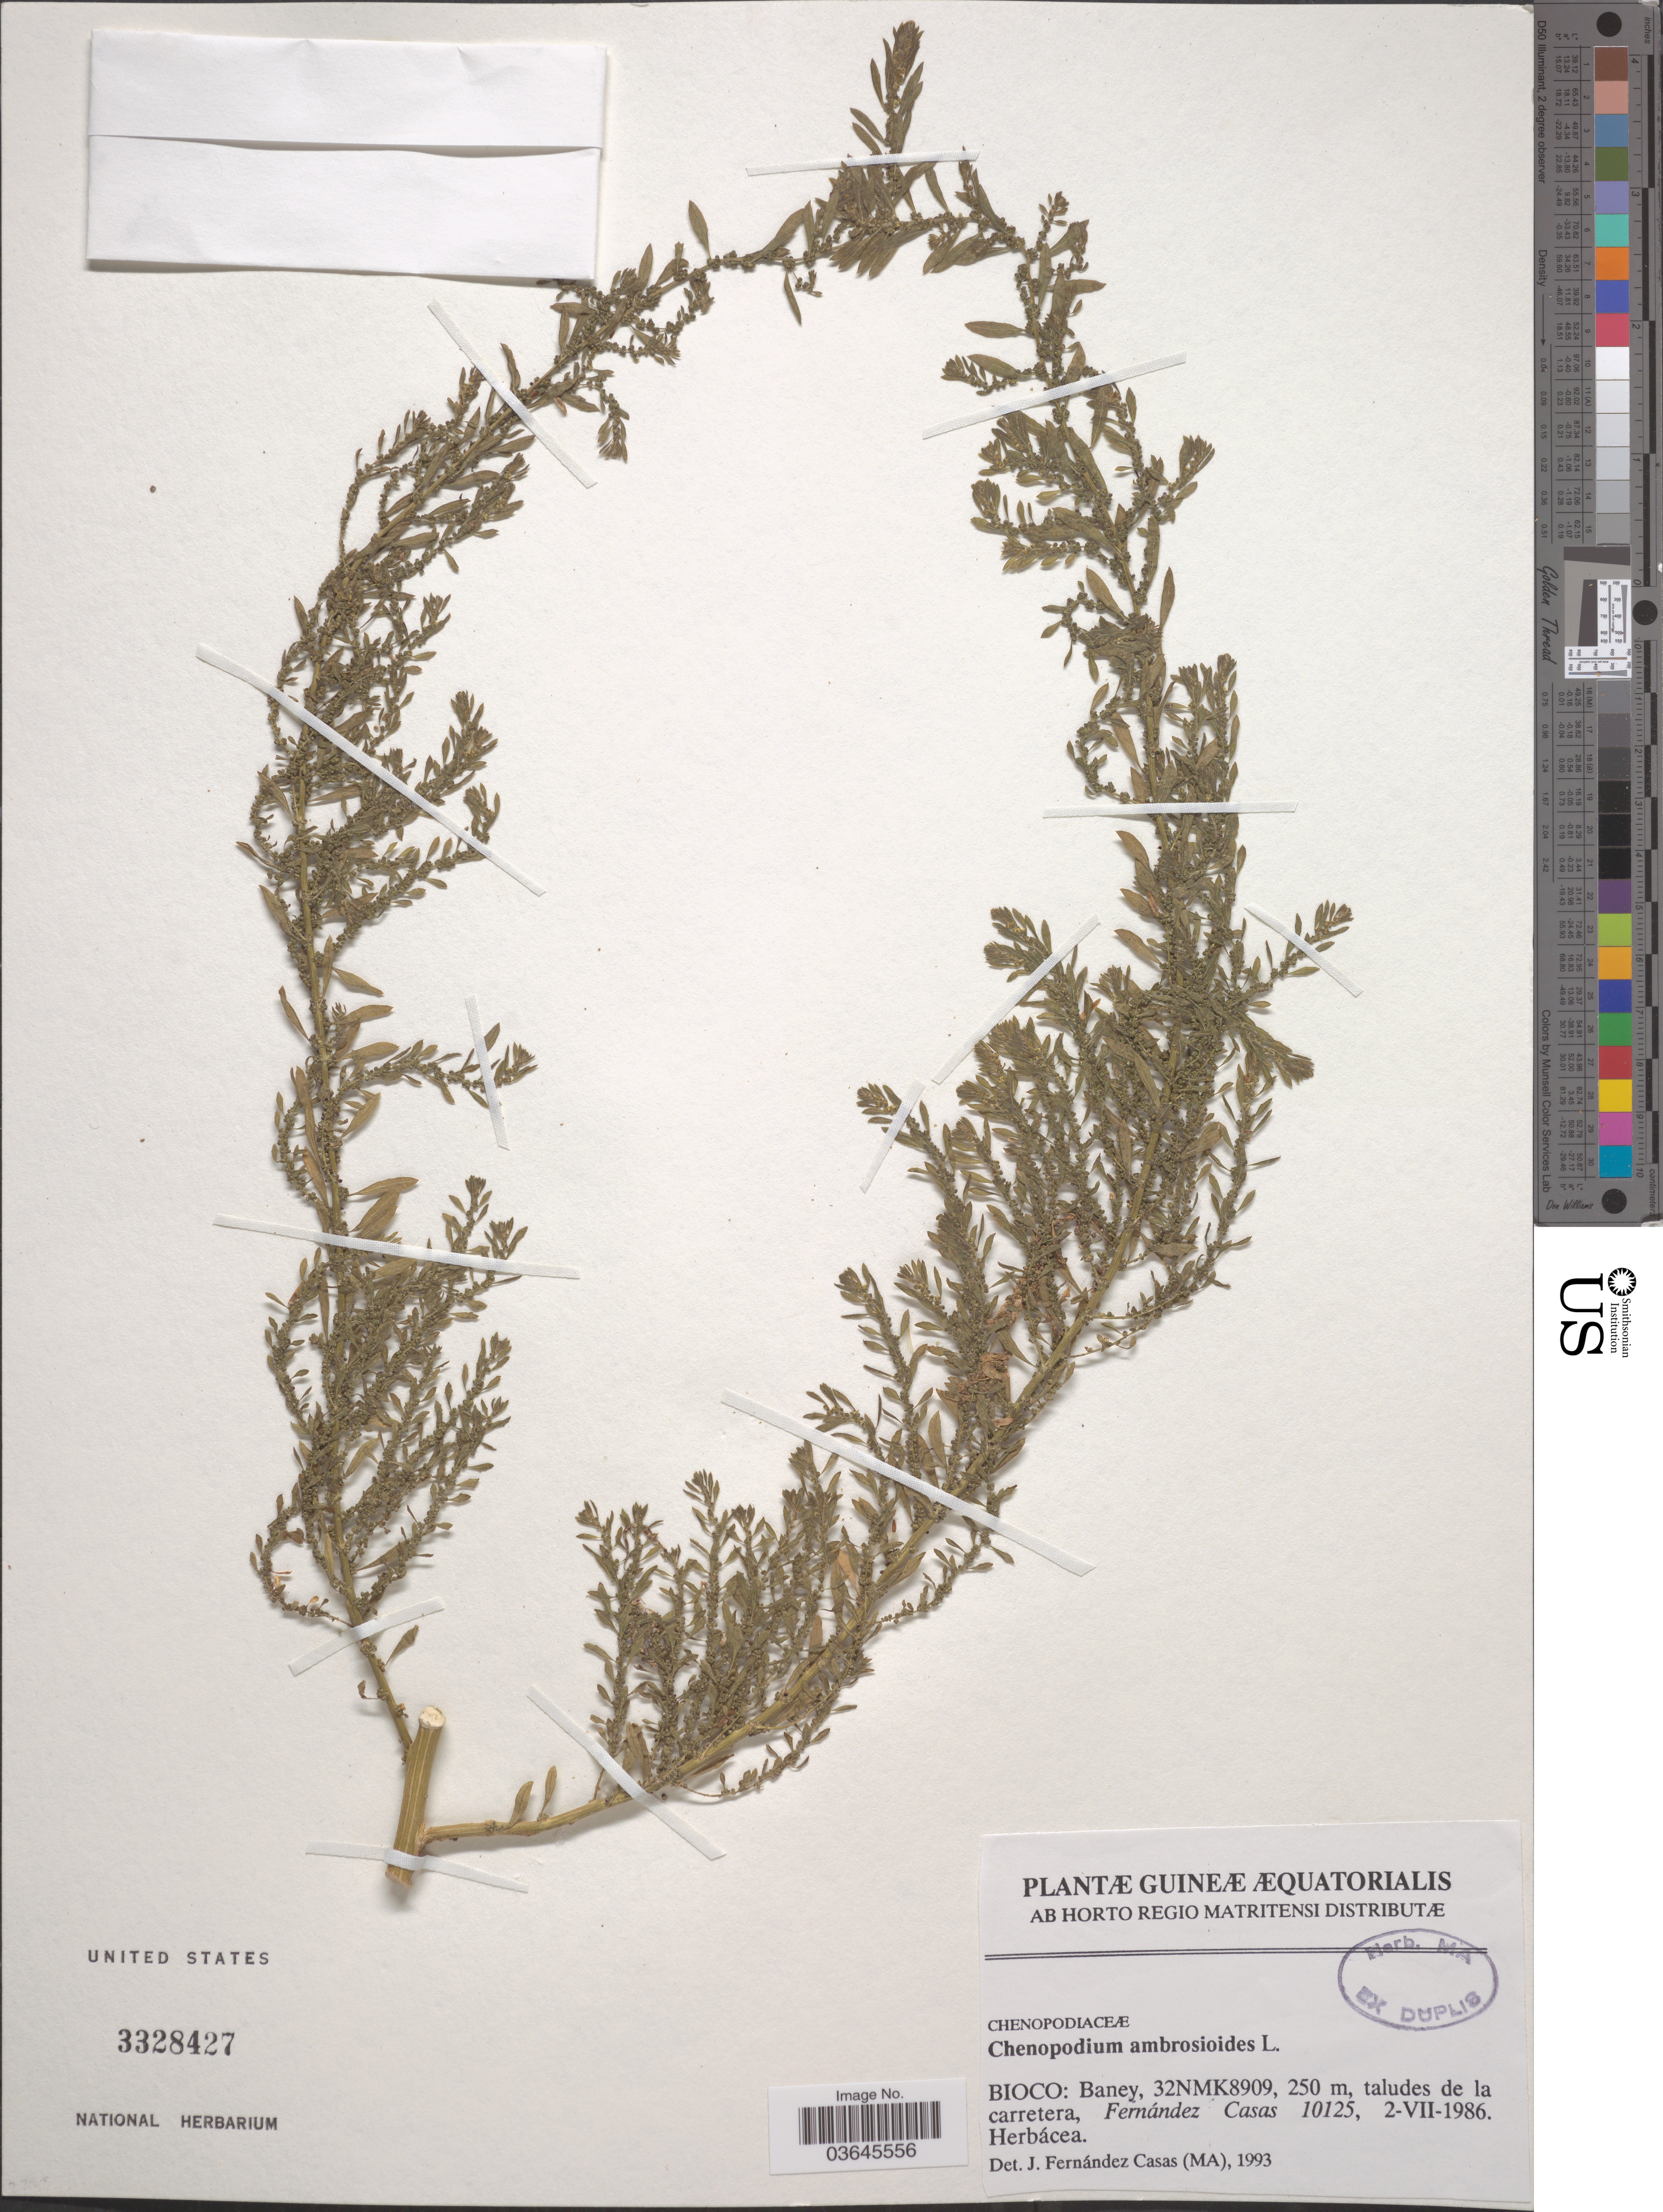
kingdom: Plantae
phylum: Tracheophyta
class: Magnoliopsida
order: Caryophyllales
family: Amaranthaceae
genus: Chenopodium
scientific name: Chenopodium ambrosioides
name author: L.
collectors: F. Casas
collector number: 10125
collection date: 1986-07-02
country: Equatorial Guinea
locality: Bioco: Baney, 32NMK8909, taludes de la carretera.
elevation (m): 250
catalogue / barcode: US 3328427